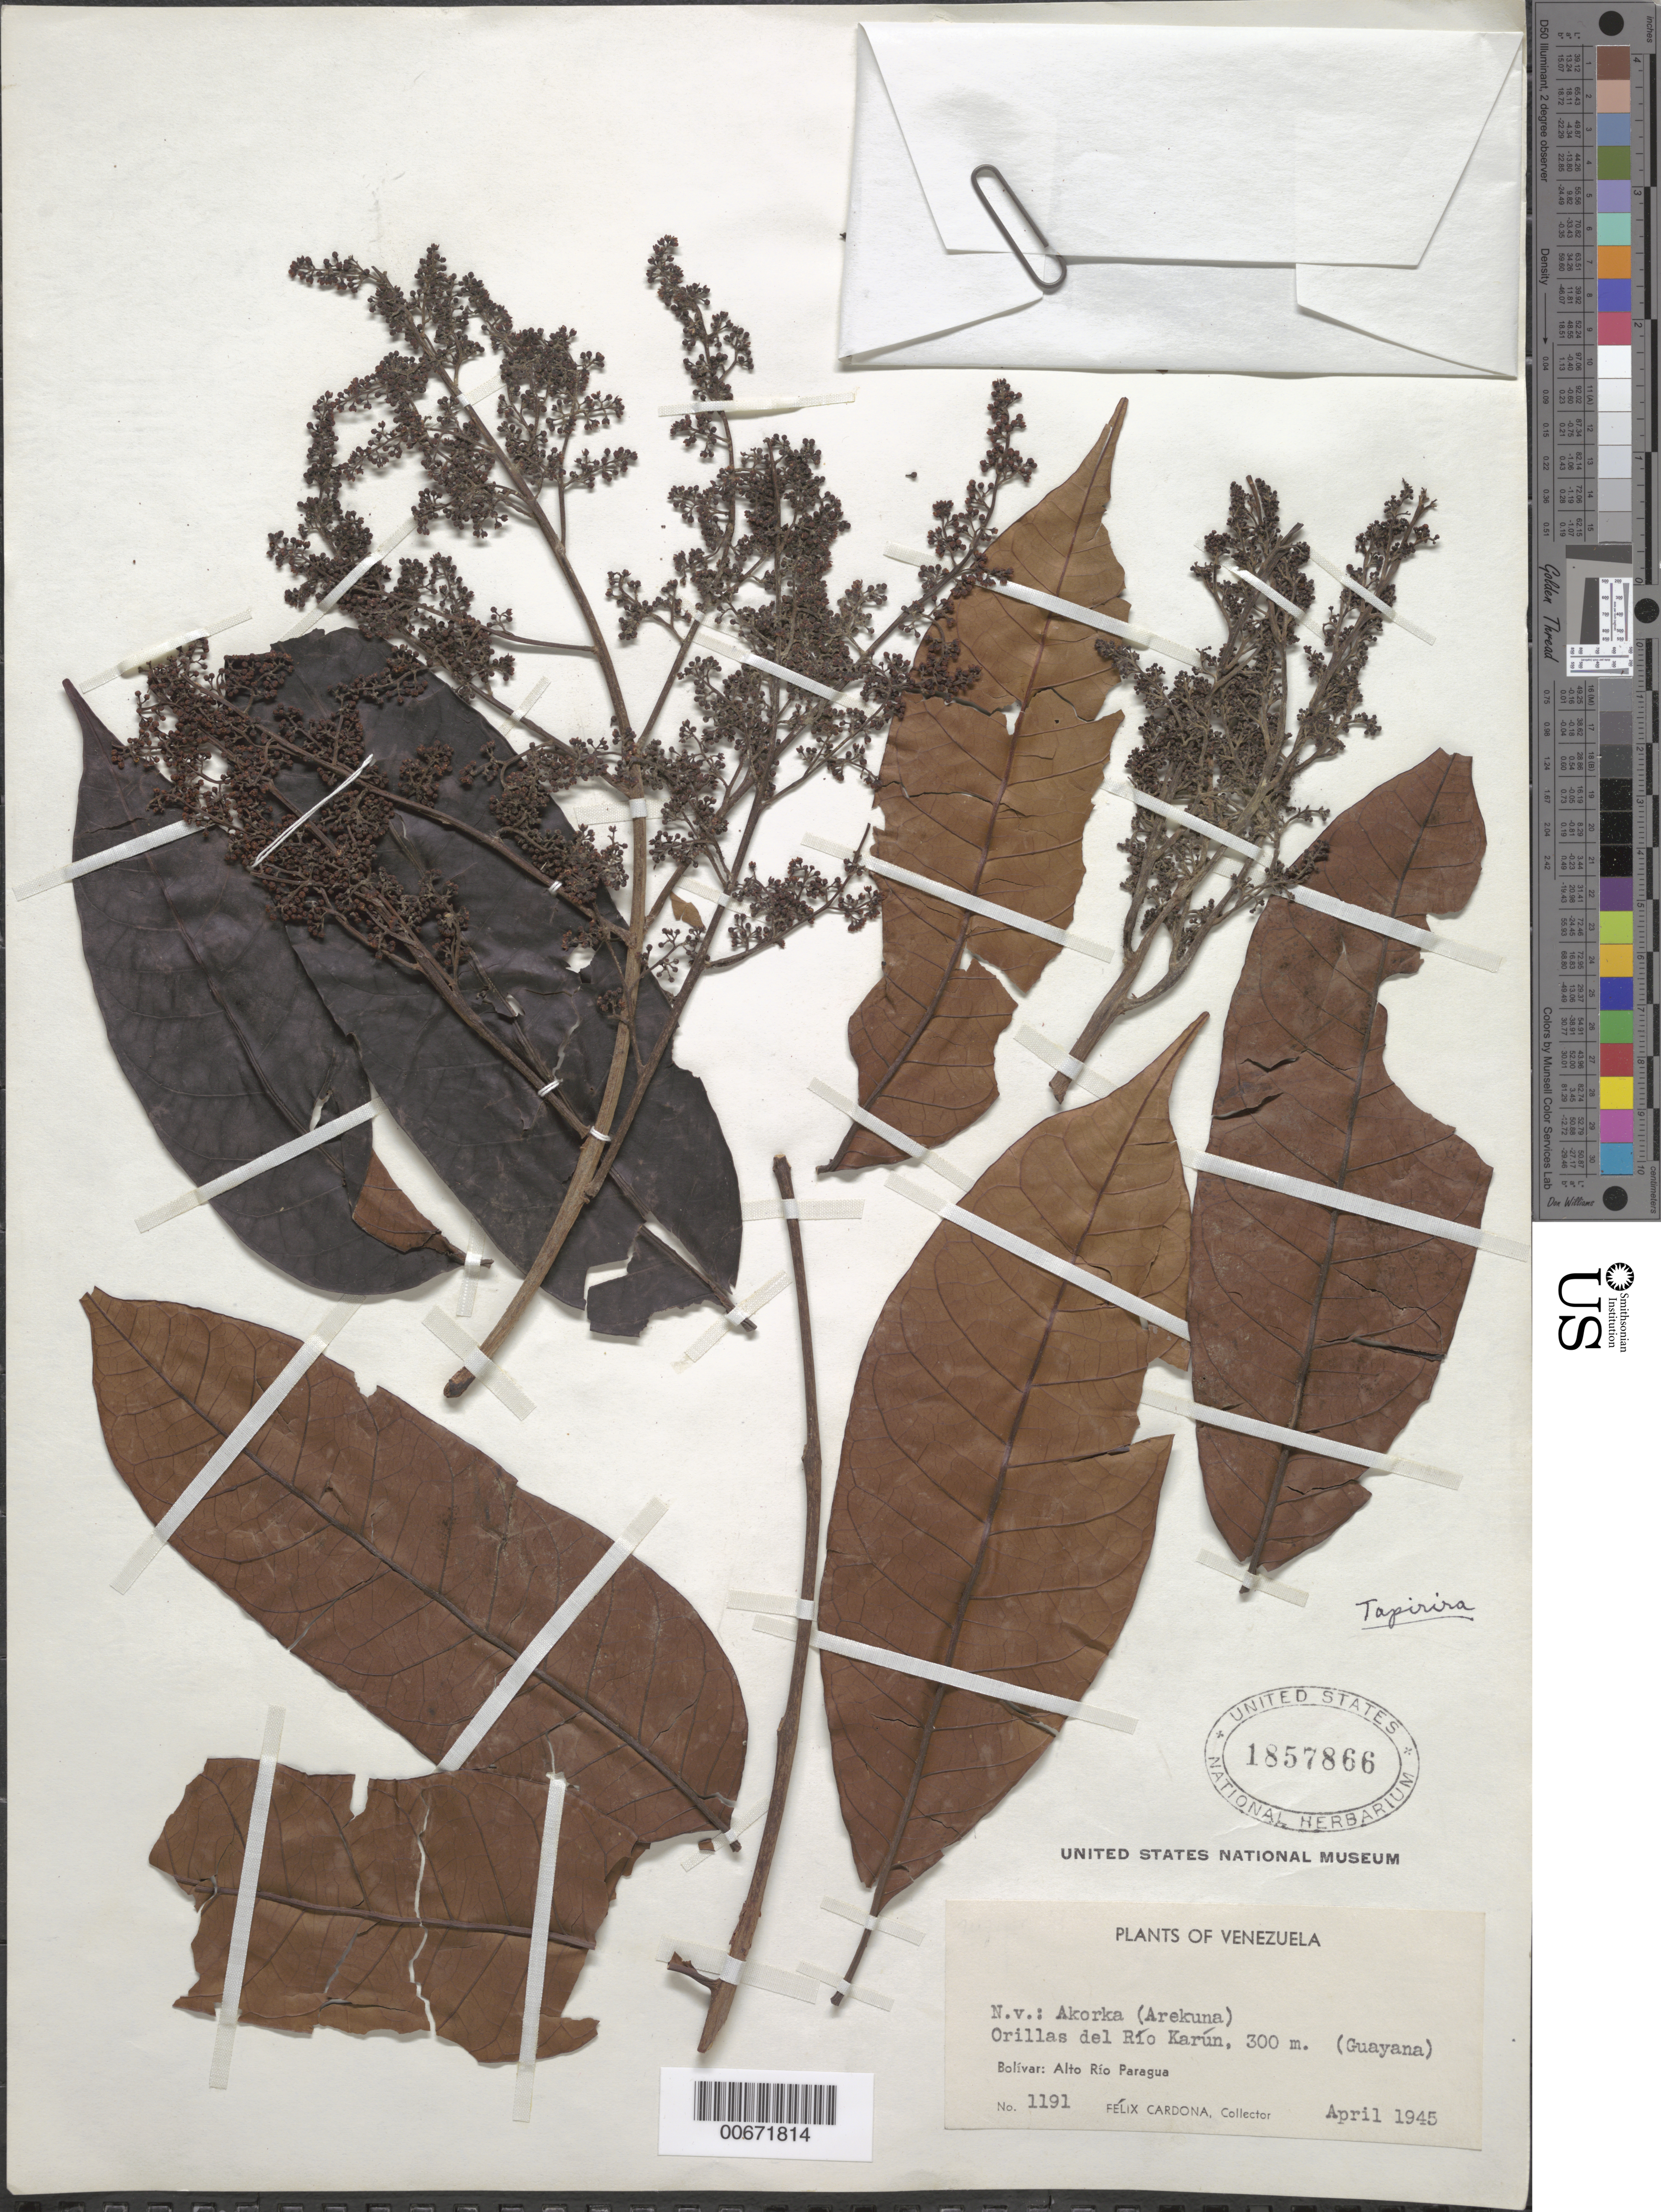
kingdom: Plantae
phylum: Tracheophyta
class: Magnoliopsida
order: Sapindales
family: Anacardiaceae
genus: Tapirira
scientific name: Tapirira sp.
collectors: F. Cardona Puig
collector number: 1191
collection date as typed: Apr-45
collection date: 1945-04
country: Venezuela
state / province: Bolívar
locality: Alto Río Paragua, Río Karún (Guayana)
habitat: Banks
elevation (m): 300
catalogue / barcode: US 1857866